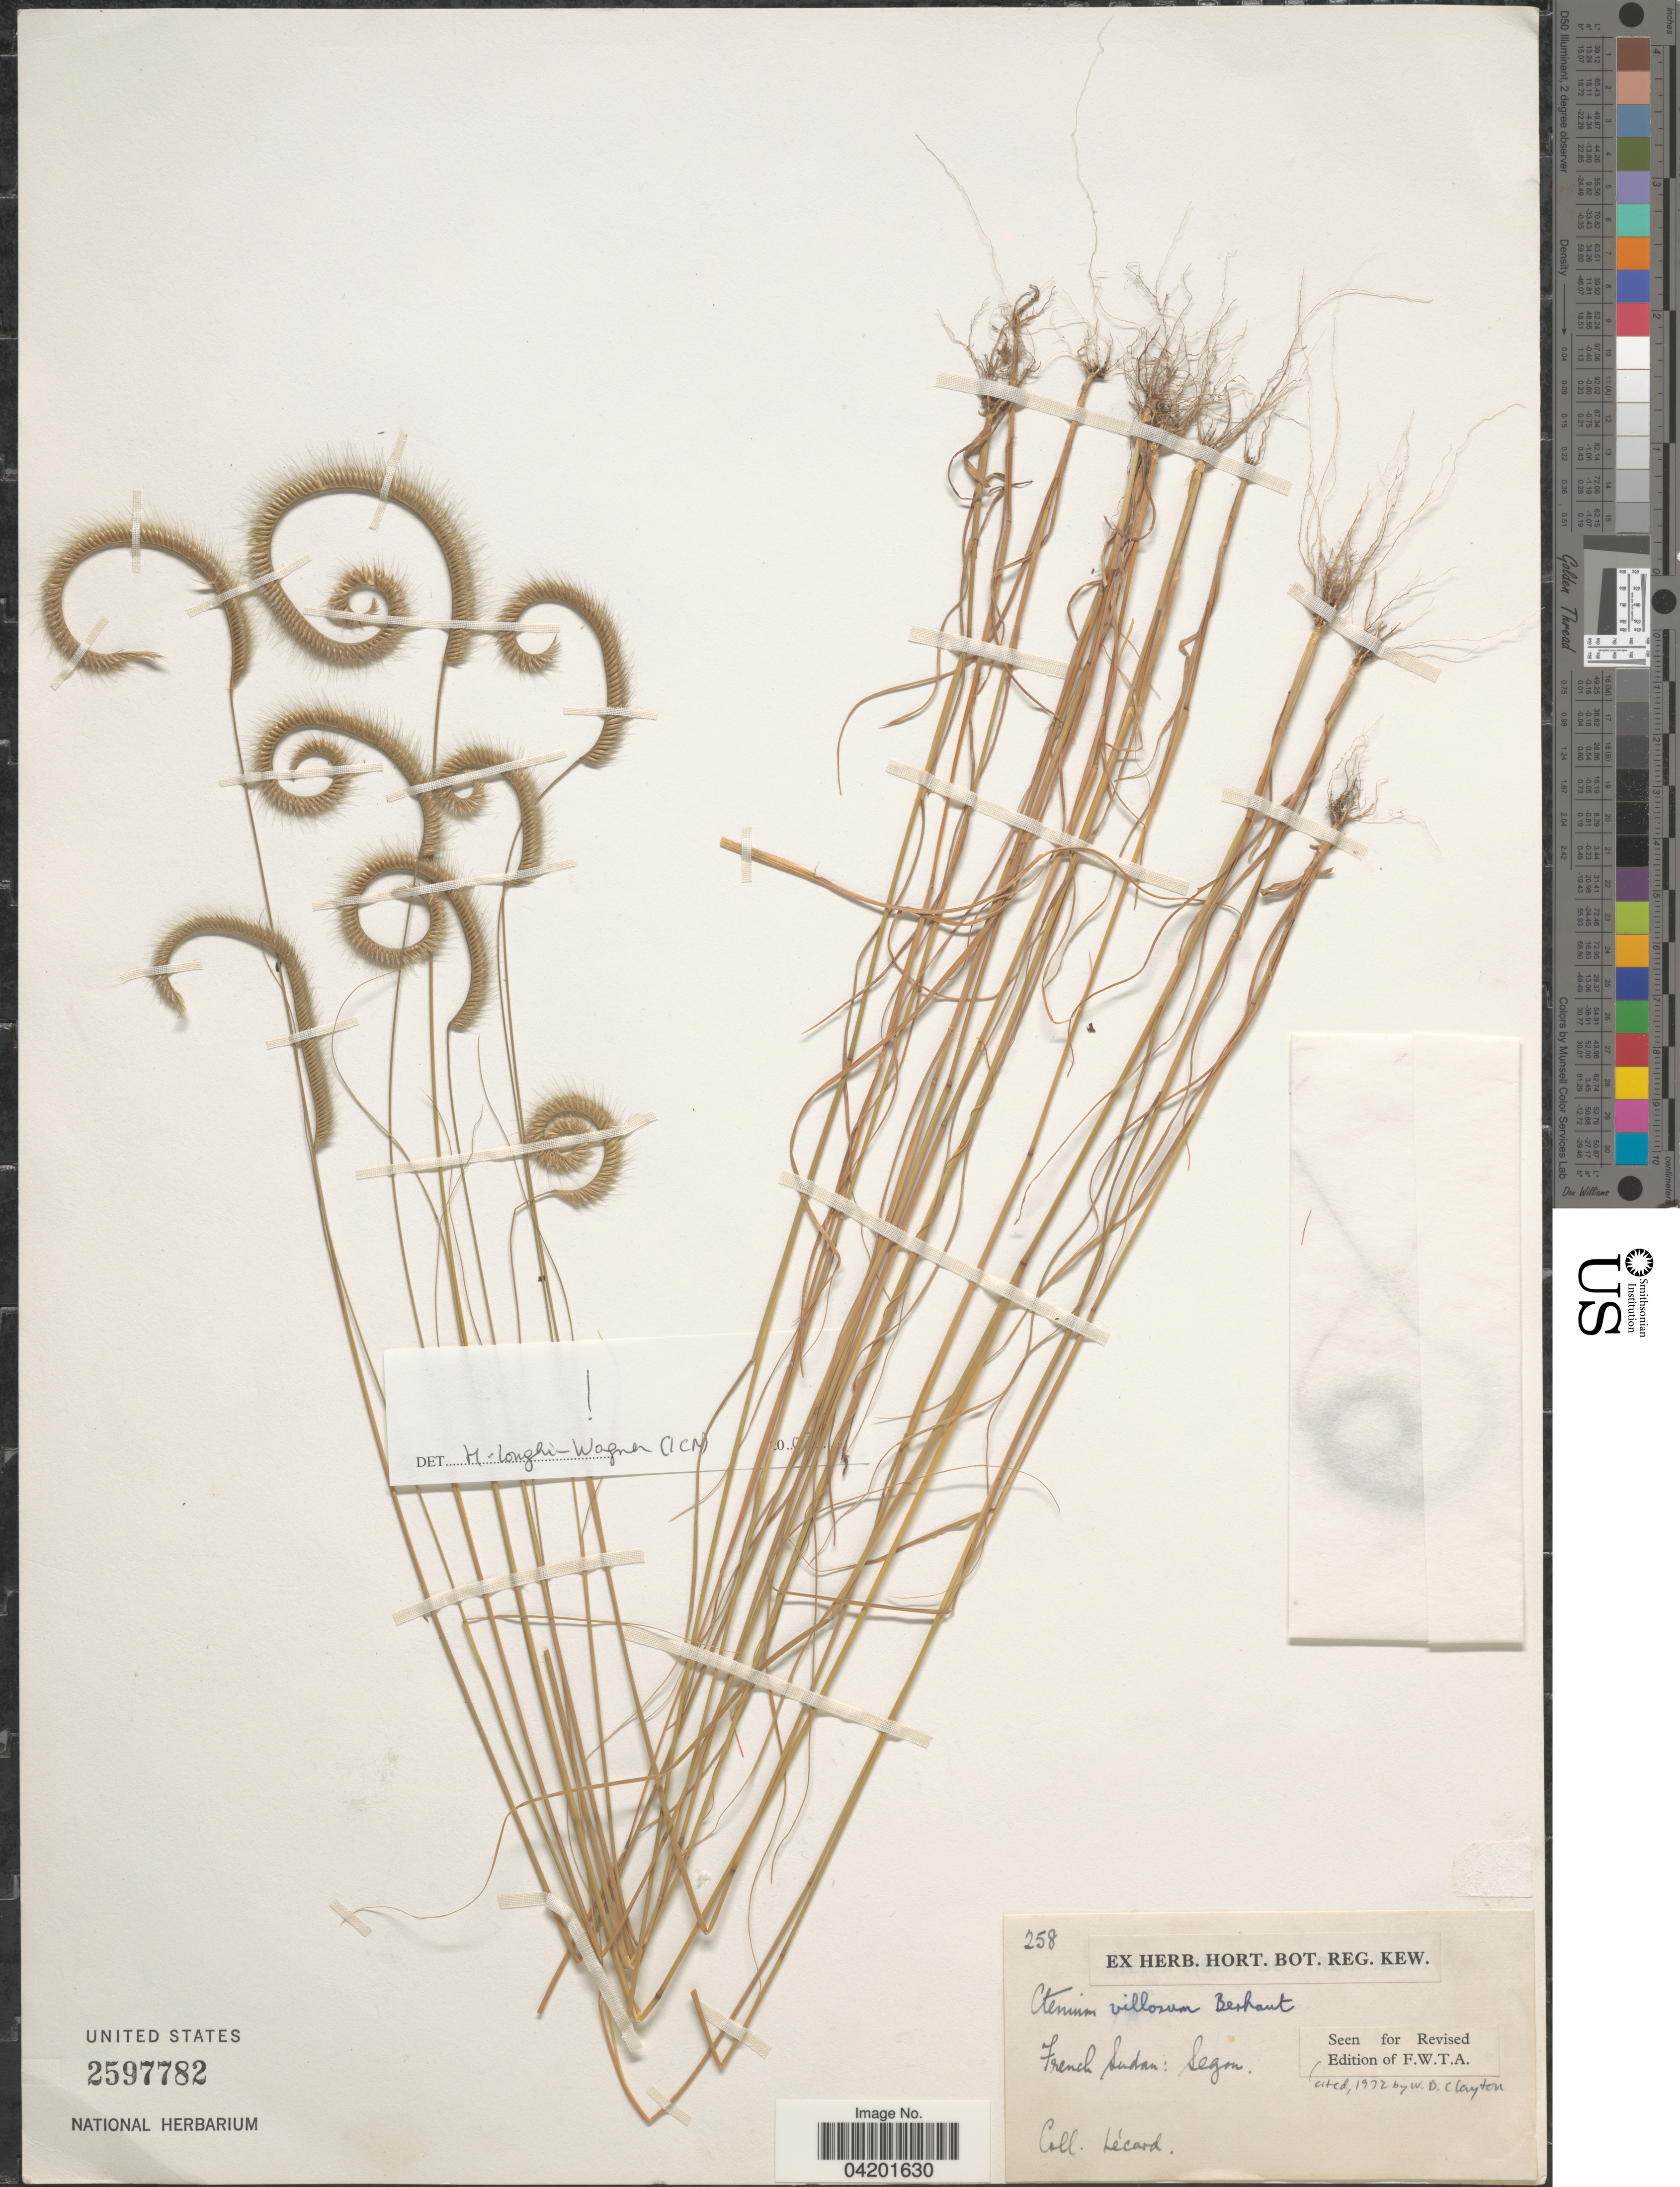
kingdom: Plantae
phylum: Tracheophyta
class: Liliopsida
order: Poales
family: Poaceae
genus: Ctenium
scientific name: Ctenium villosum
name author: Berhaut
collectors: Lécard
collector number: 258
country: Mali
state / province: Segou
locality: French Sudan.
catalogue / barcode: US 2597782